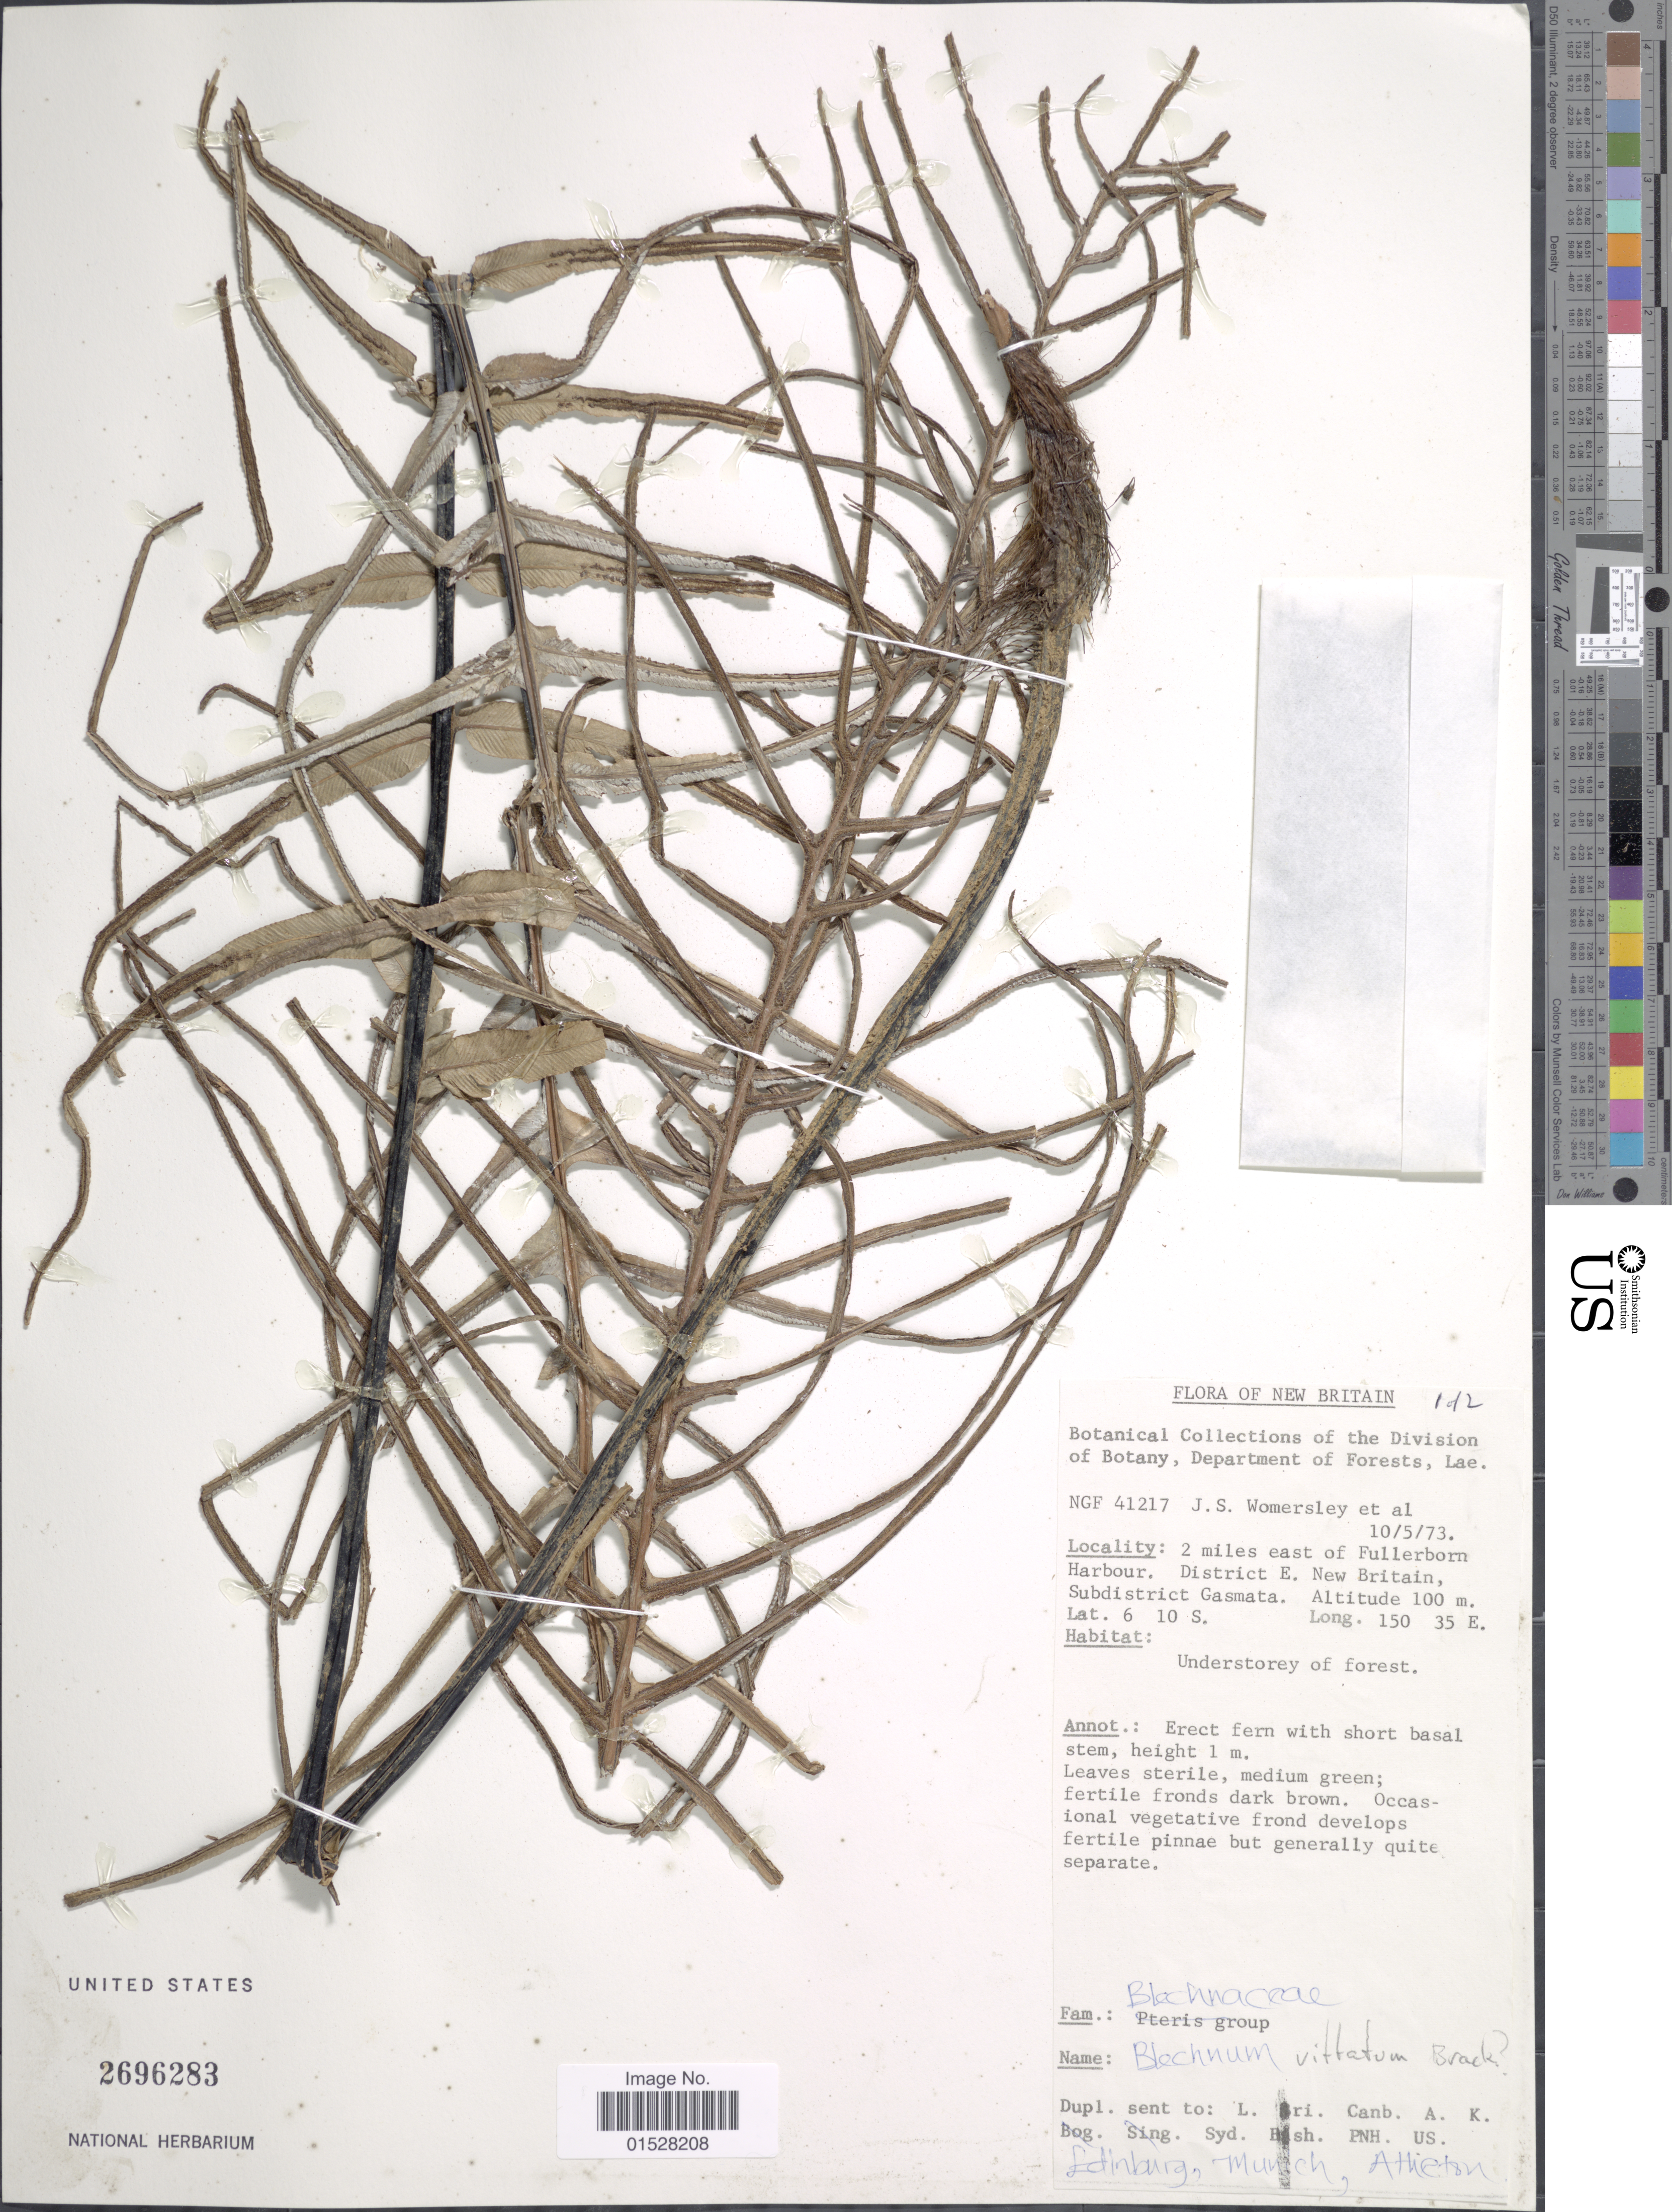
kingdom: Plantae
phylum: Tracheophyta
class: Polypodiopsida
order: Polypodiales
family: Blechnaceae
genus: Blechnum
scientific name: Blechnum vittatum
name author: Brack. in Wilkes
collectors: J. S. Womersley & et al.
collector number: NGF 41217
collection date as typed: Transcribed d/m/y: 10/5/73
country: Papua New Guinea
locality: New Britain, 2 miles east of Fullerborn Harbour, District E. New Britain, Subdistrict Gasmata.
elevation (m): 100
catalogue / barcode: US 2696283